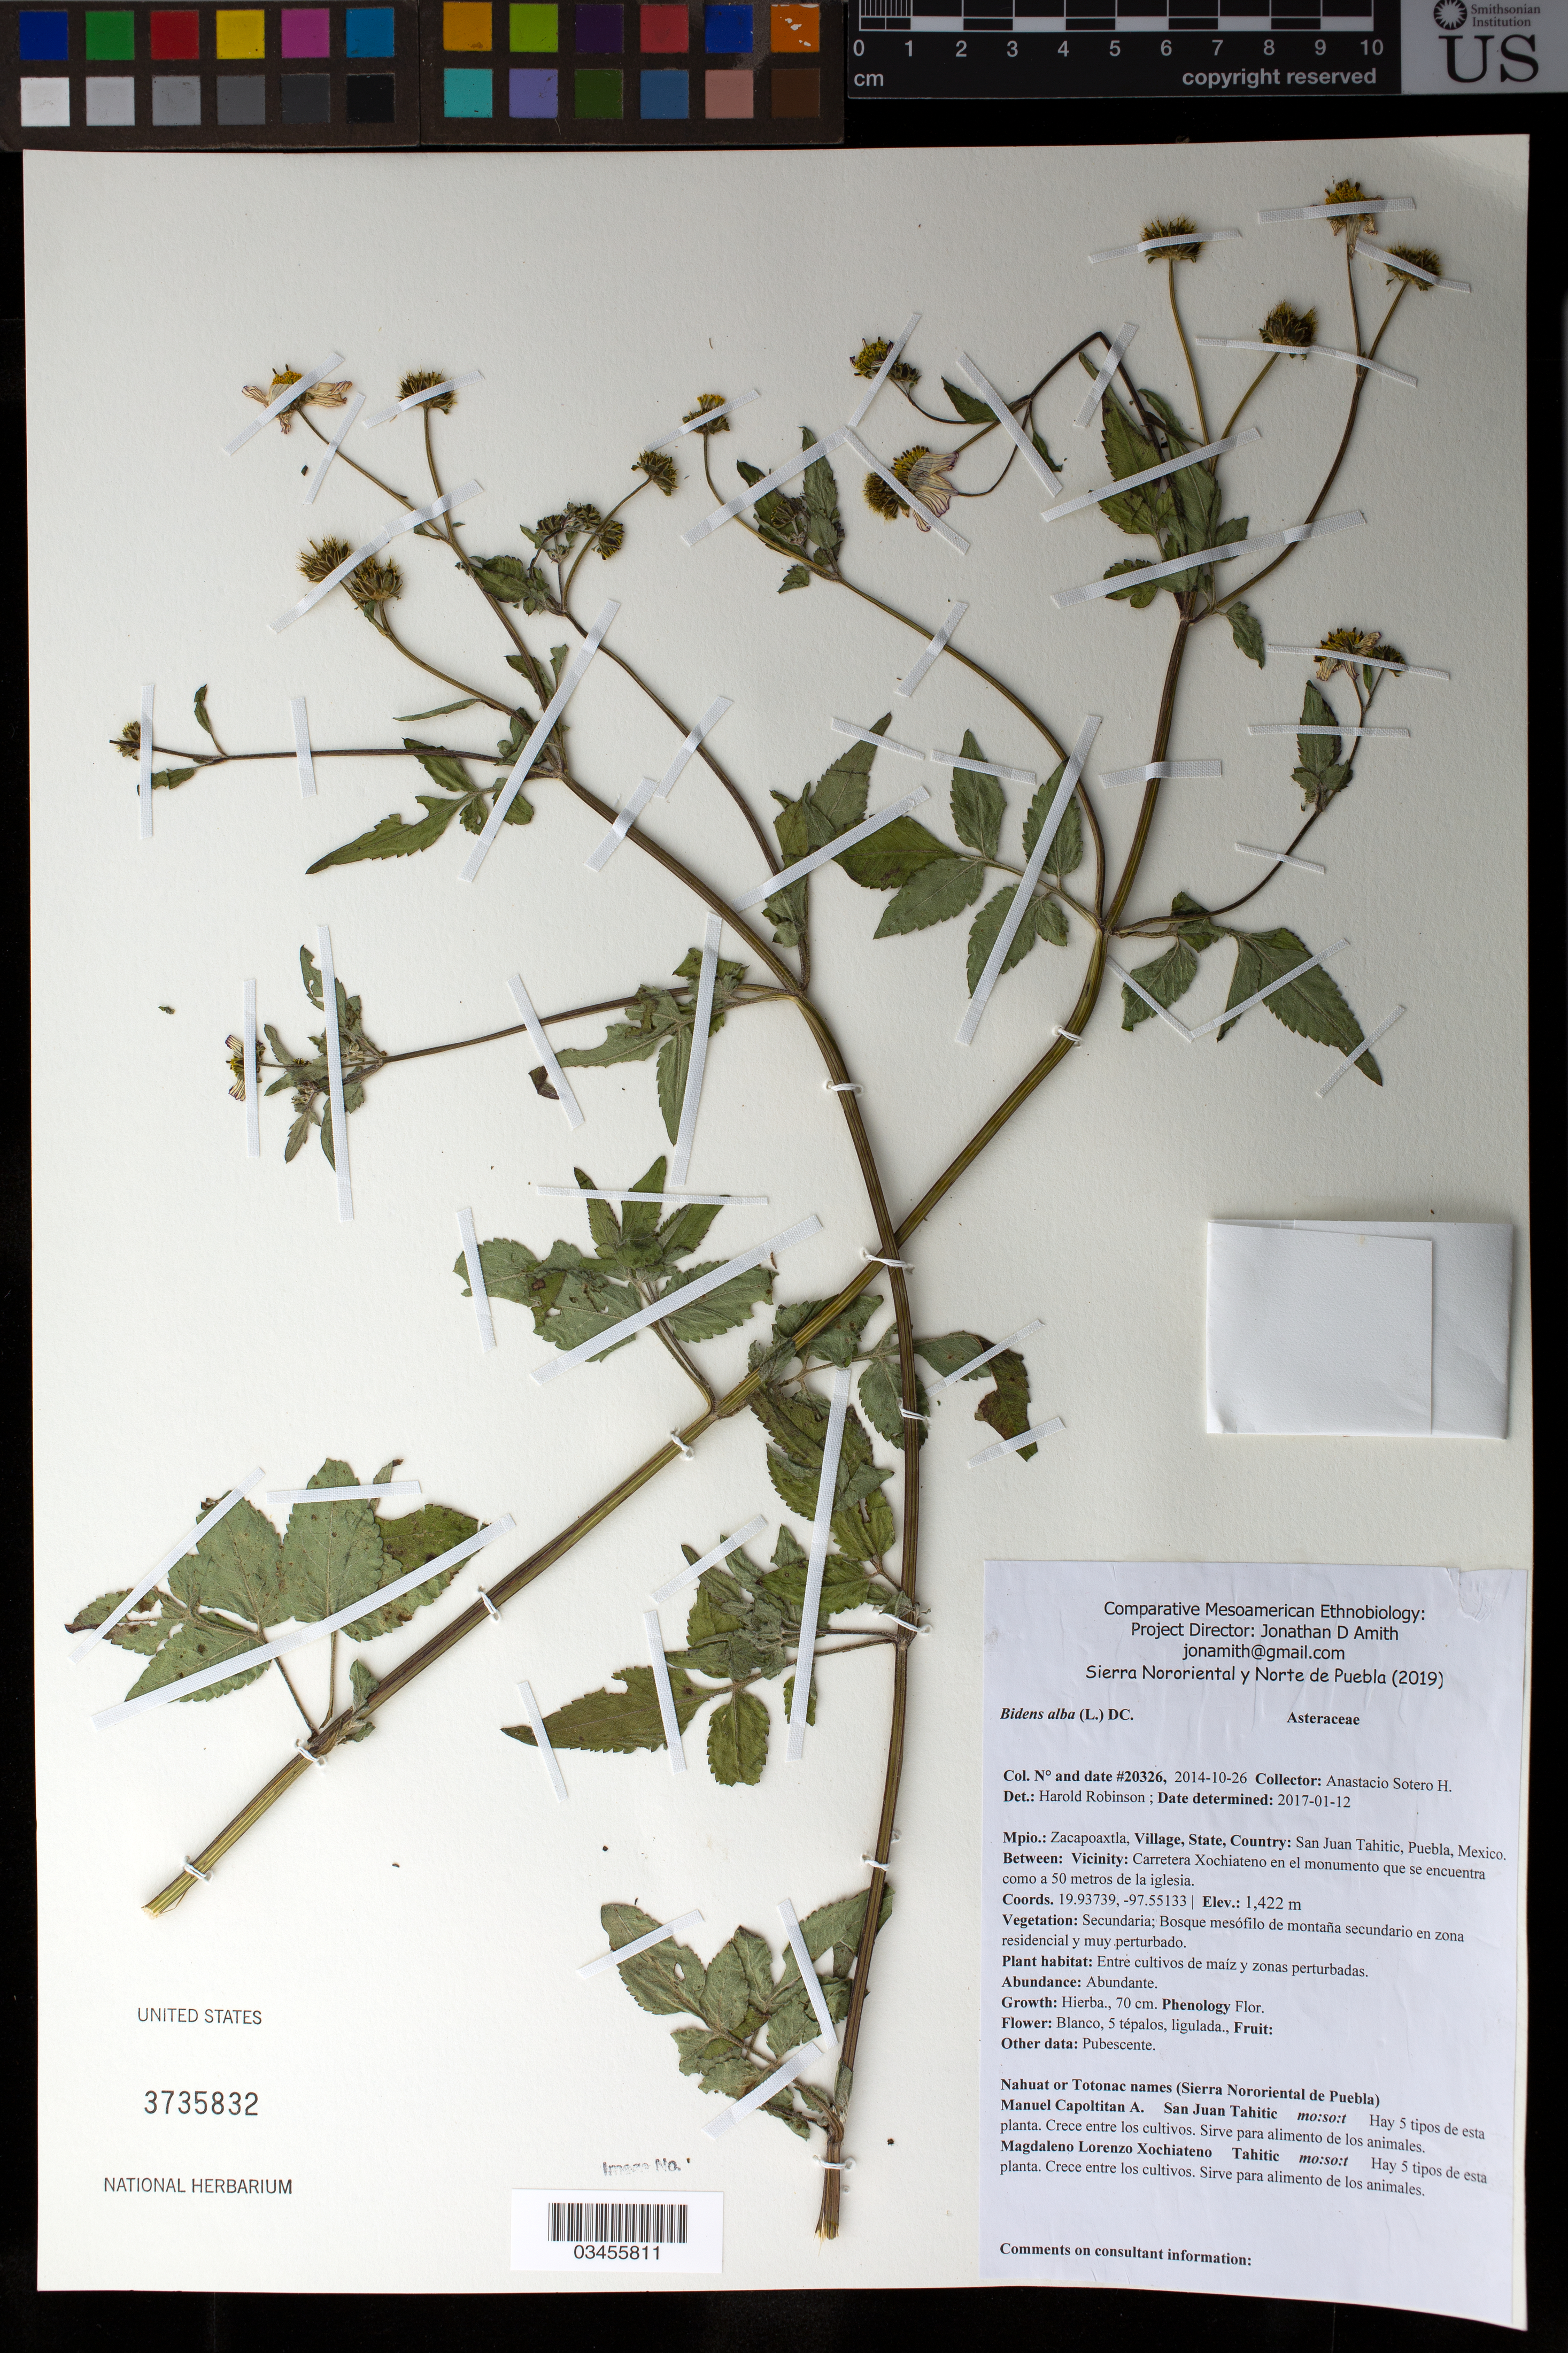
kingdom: Plantae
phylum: Tracheophyta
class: Magnoliopsida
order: Asterales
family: Asteraceae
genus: Bidens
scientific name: Bidens alba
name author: (L.) DC.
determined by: Robinson, Harold E., (US)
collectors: Canek Ledesma C. & A. Sotero H.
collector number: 20326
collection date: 2014-10-26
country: México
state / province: Puebla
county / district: Zacapoaxtla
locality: PUEBLO: San Juan Tahitic; LOCALIDAD EXACTA: Carretera Xochiateno en el monumento que se encuentra como a 50 metros de la iglesia.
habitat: Bosque mesófilo de montaña secundario en zona residencial y muy perturbado; entre cultivos de maíz y zonas perturbadas.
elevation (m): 1422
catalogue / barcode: US 3735832